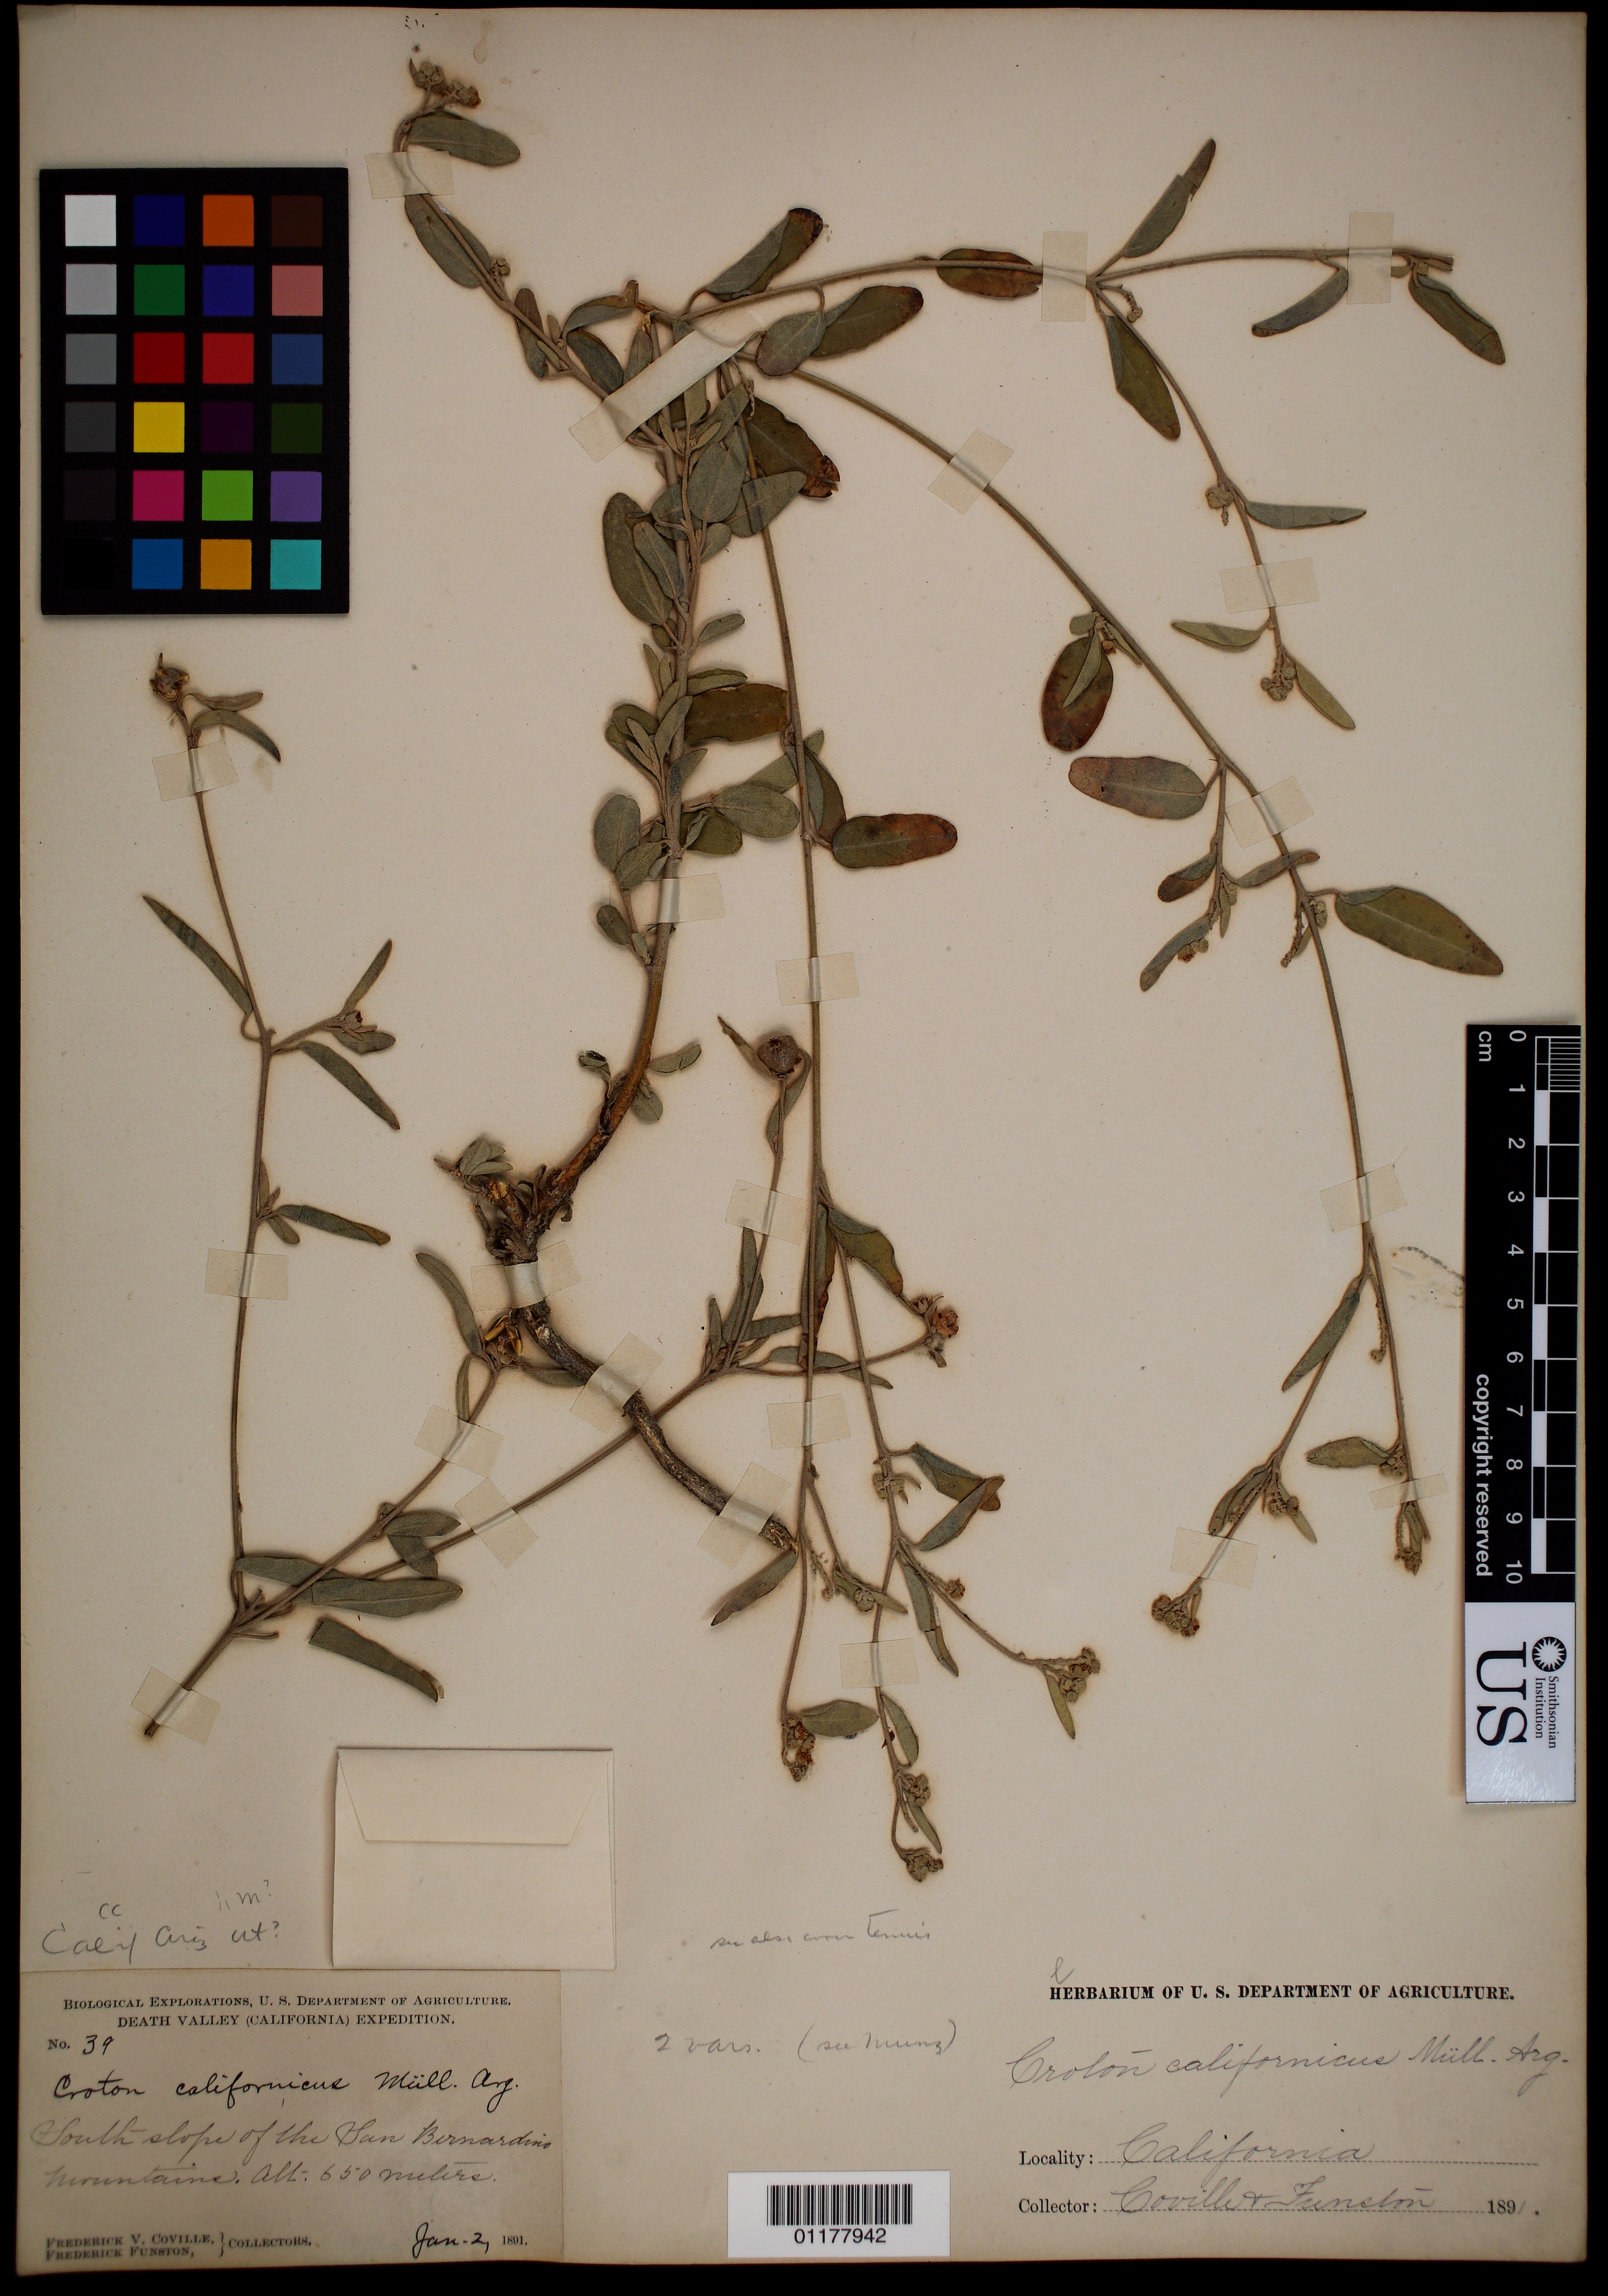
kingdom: Plantae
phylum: Tracheophyta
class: Magnoliopsida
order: Malpighiales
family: Euphorbiaceae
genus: Croton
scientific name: Croton californicus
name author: Müll. Arg.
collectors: F. V. Coville & F. Funston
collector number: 39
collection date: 1891-01-02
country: United States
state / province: California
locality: South slope of the San Bernardino Mountain.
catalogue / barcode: US 1